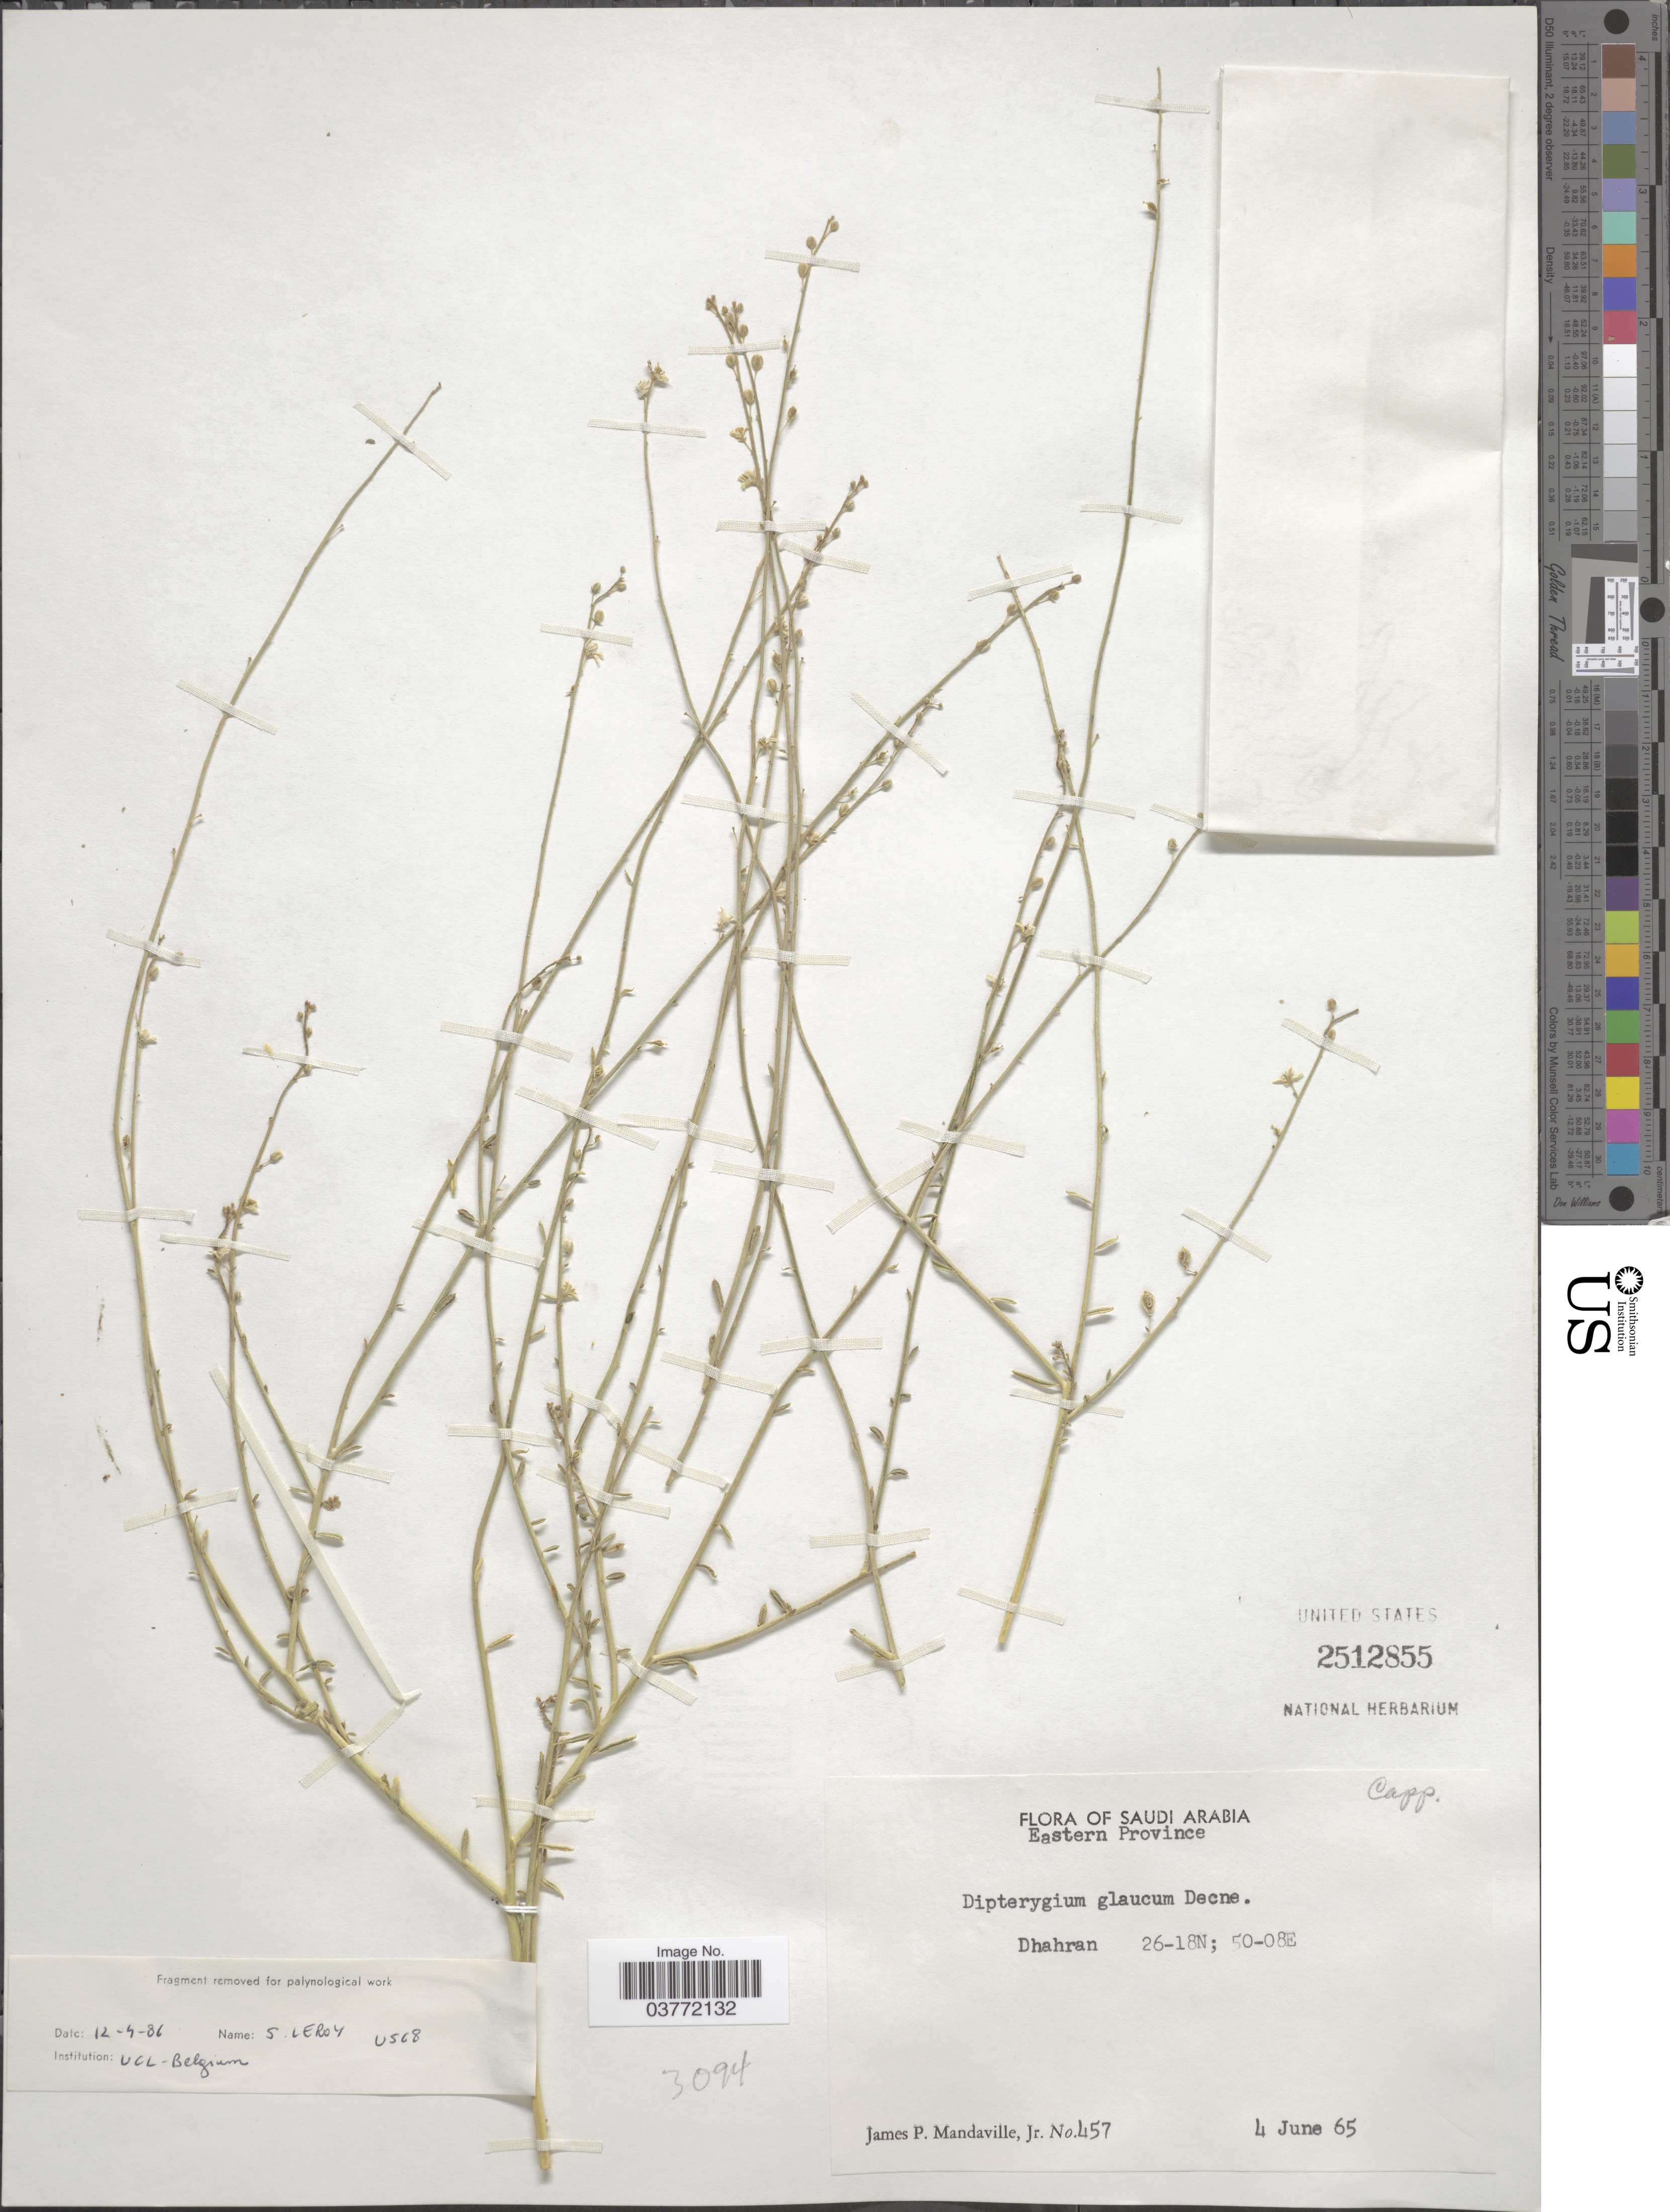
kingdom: Plantae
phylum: Tracheophyta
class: Magnoliopsida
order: Brassicales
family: Cleomaceae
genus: Dipterygium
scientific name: Dipterygium glaucum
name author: Decne.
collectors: J. Mandaville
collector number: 457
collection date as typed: Transcribed d/m/y: 4/6/65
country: Saudi Arabia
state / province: Ash Sharqiyah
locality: Eastern Province. Dhahran.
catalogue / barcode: US 2512855